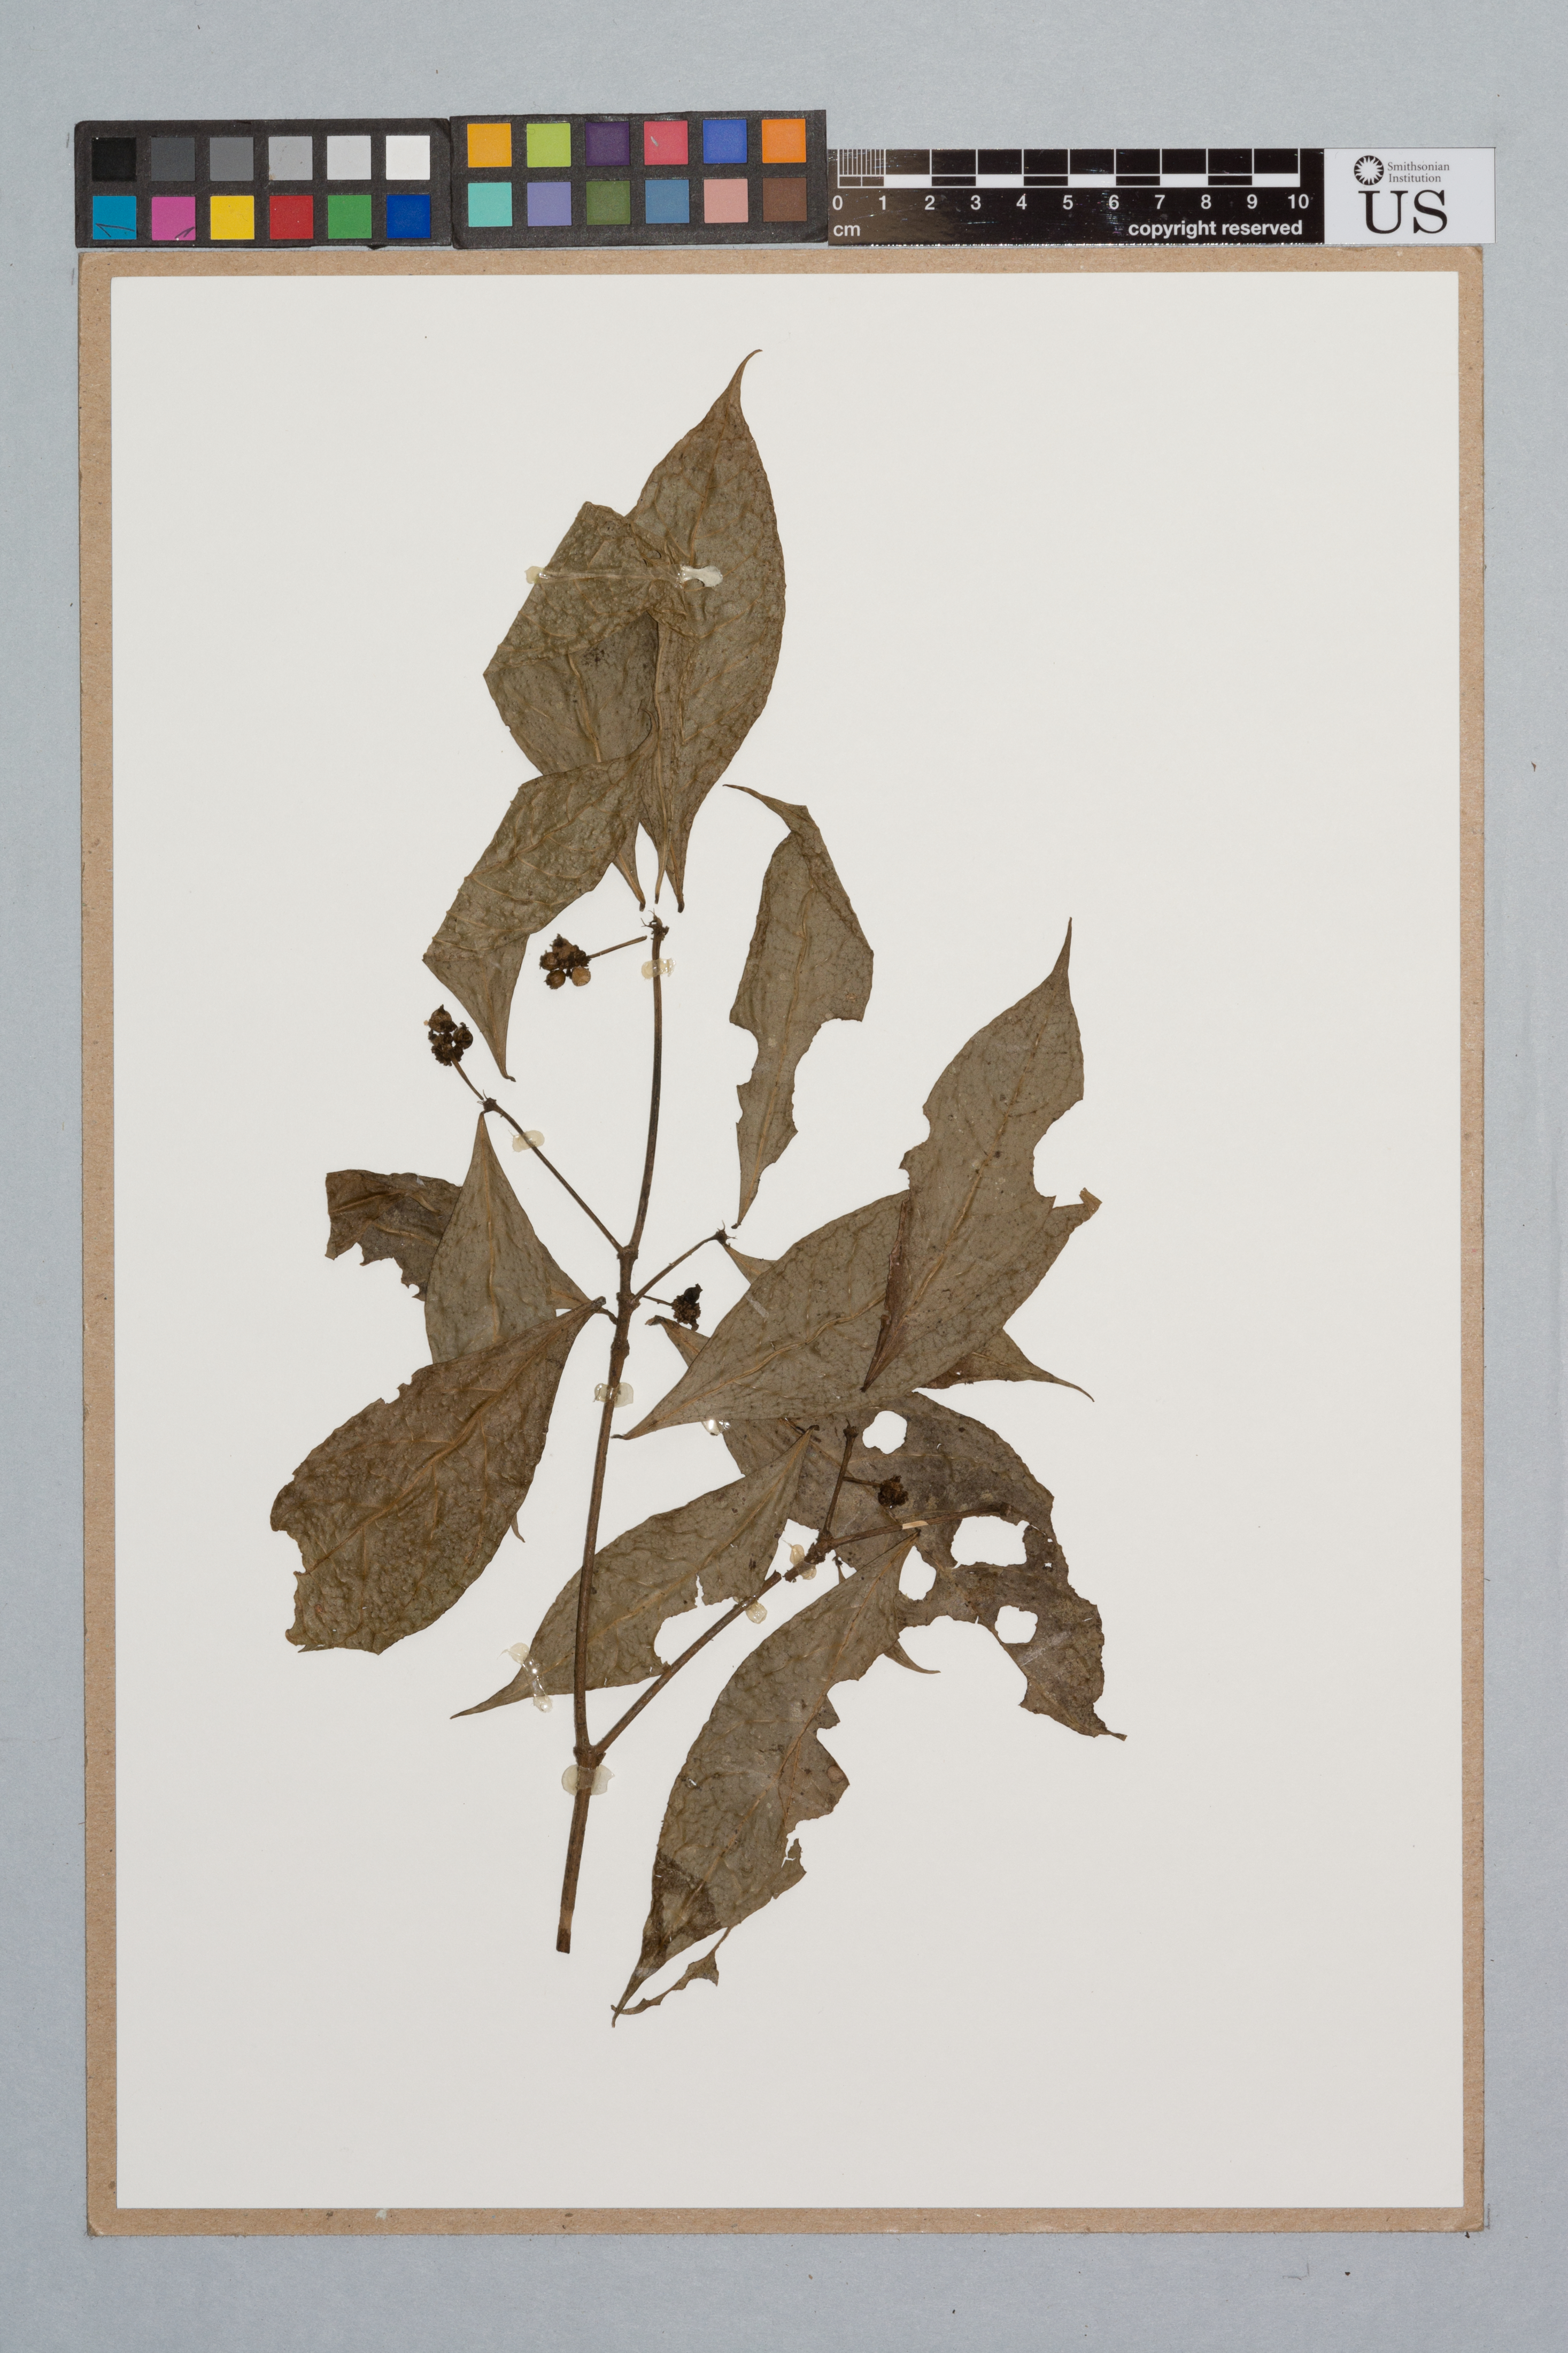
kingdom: Plantae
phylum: Tracheophyta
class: Magnoliopsida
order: Gentianales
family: Rubiaceae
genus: Psychotria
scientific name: Psychotria moroidea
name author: Steyerm.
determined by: Kirkbride, J. H.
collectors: G. Cremers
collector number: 4681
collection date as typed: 12-Apr-77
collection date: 1977-04-12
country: French Guiana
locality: Kumapakan village, Montagne Tortue, Itany (Haut Maroni)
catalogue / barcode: US 2835090